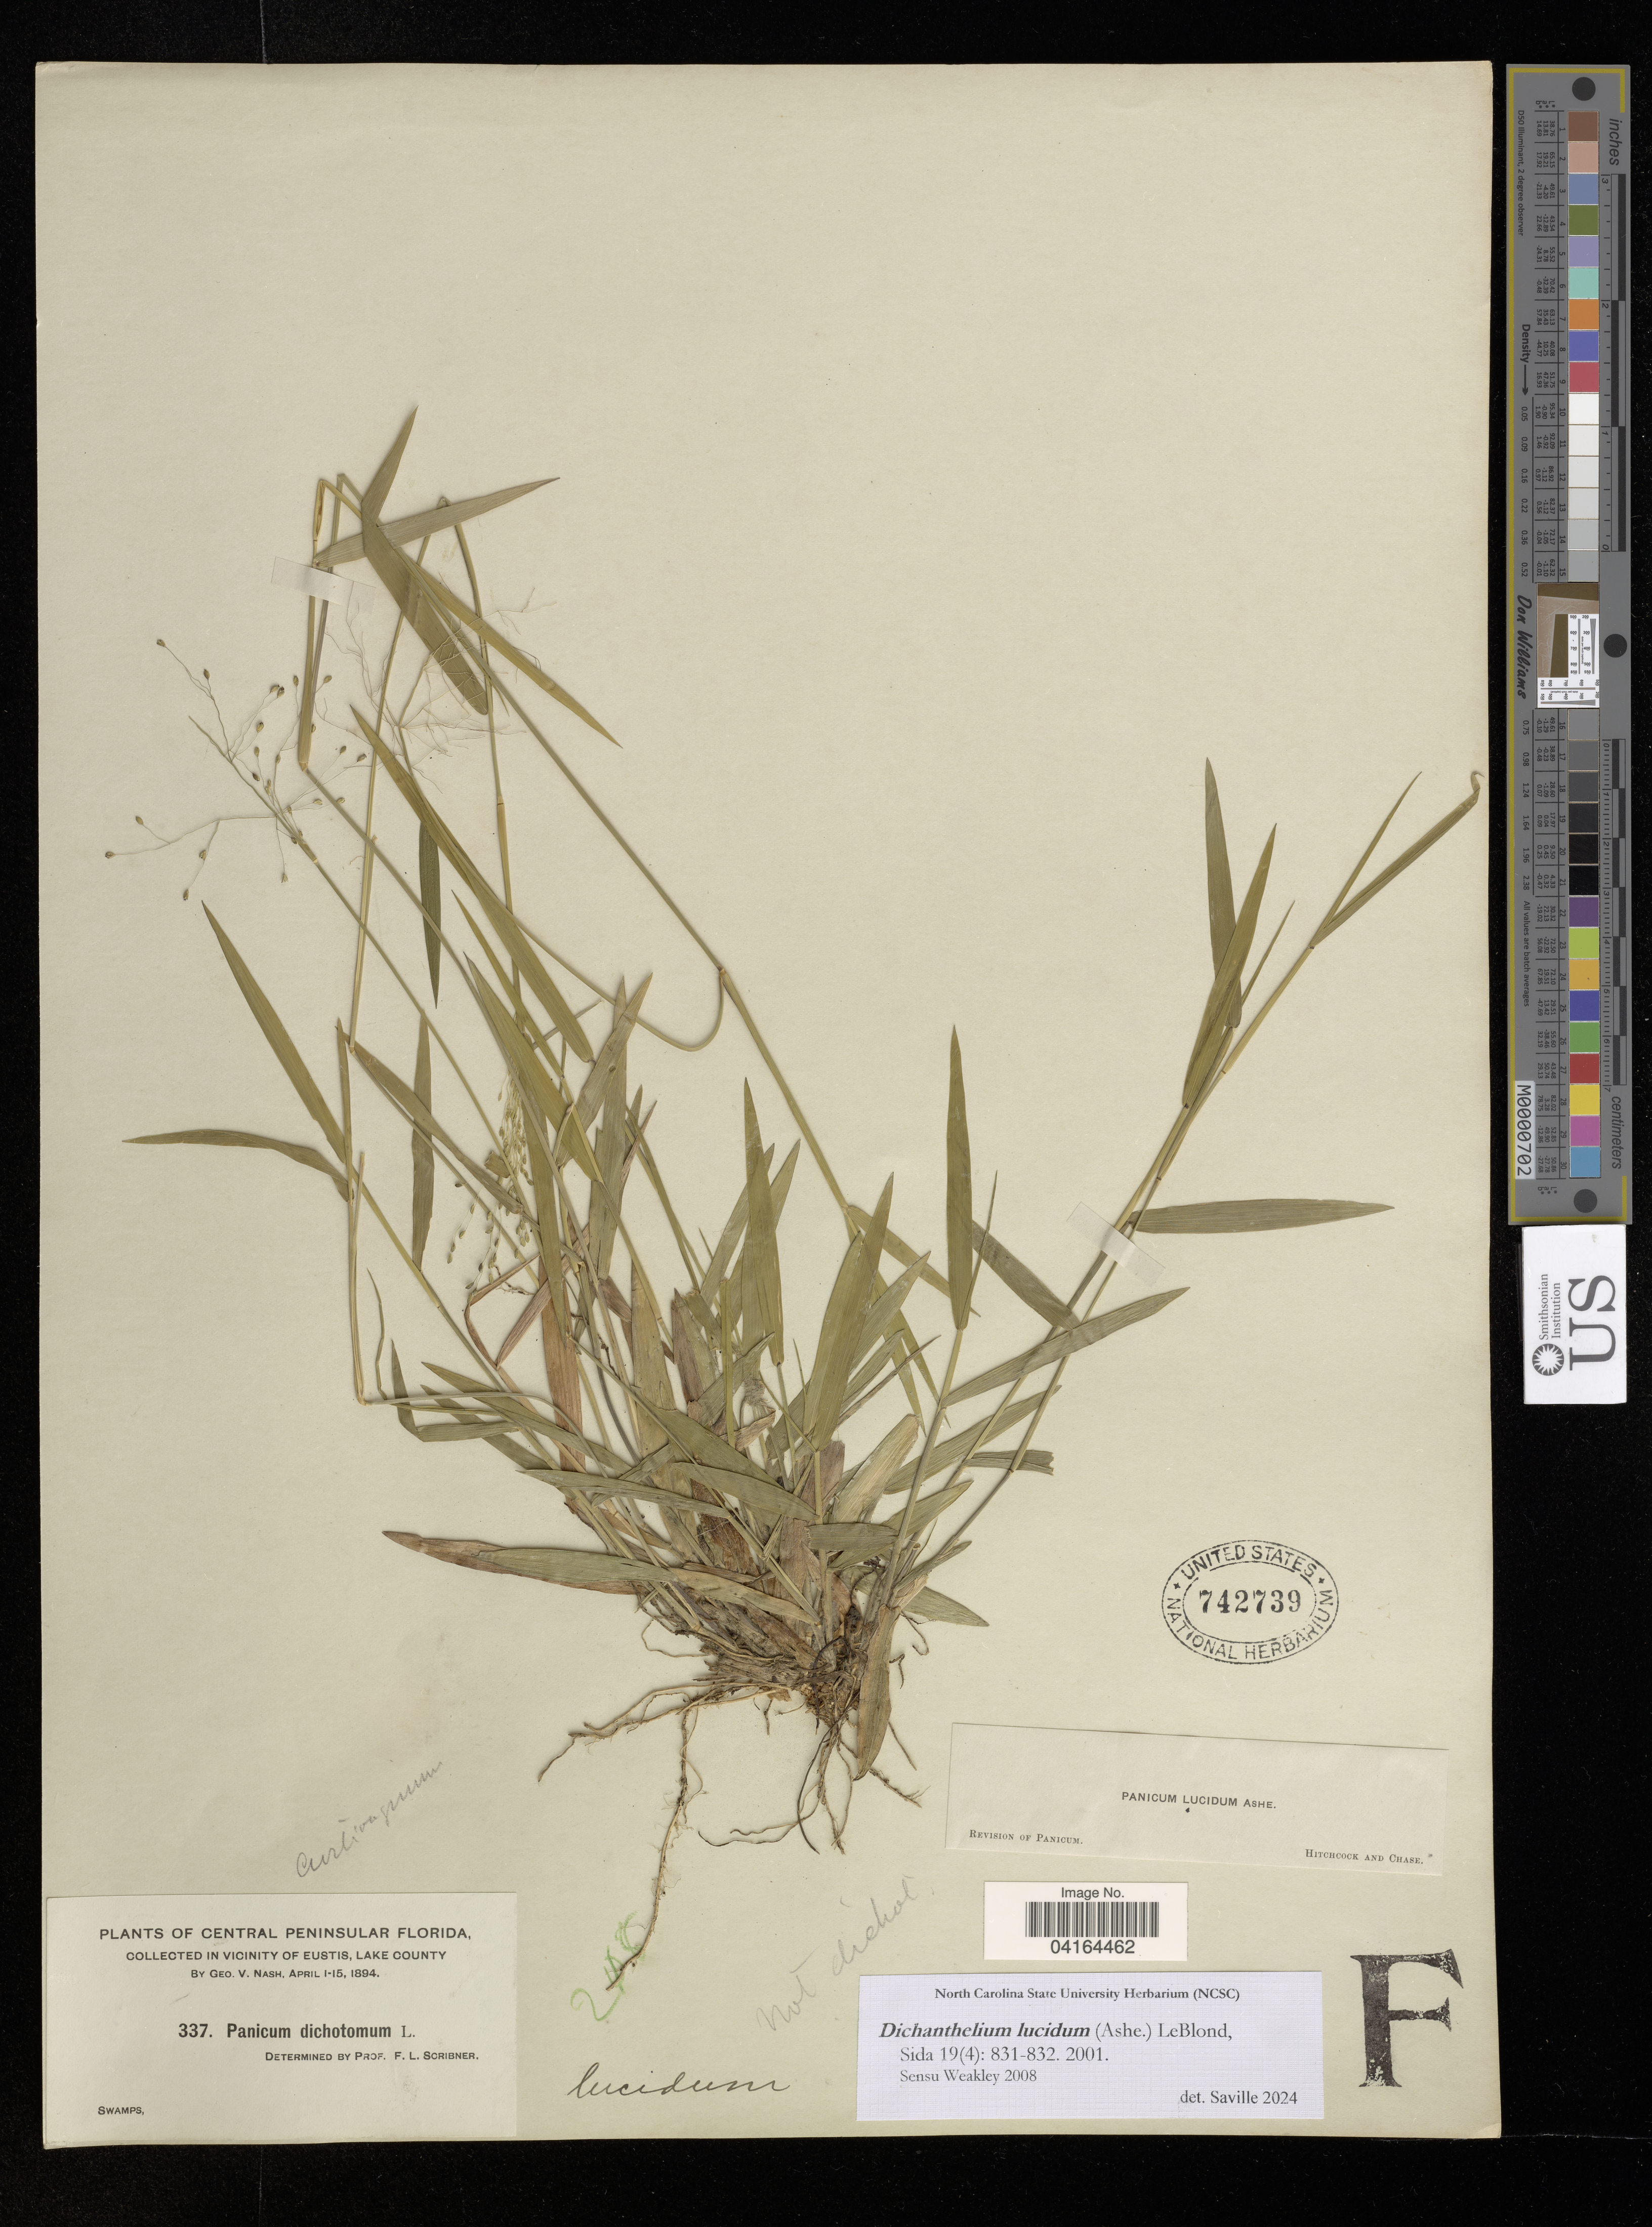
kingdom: Plantae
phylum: Tracheophyta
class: Liliopsida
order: Poales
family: Poaceae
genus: Dichanthelium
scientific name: Dichanthelium lucidum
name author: (Ashe) LeBlond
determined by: Saville, A. C., (NCSC), North Carolina State University (UNITED STATES)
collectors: G. V. Nash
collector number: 337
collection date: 1894-04-01/1894-04-15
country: United States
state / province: Florida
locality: Central Peninsular Florida, Collected in Vicinity of Eustis, Lake County.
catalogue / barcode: US 742739